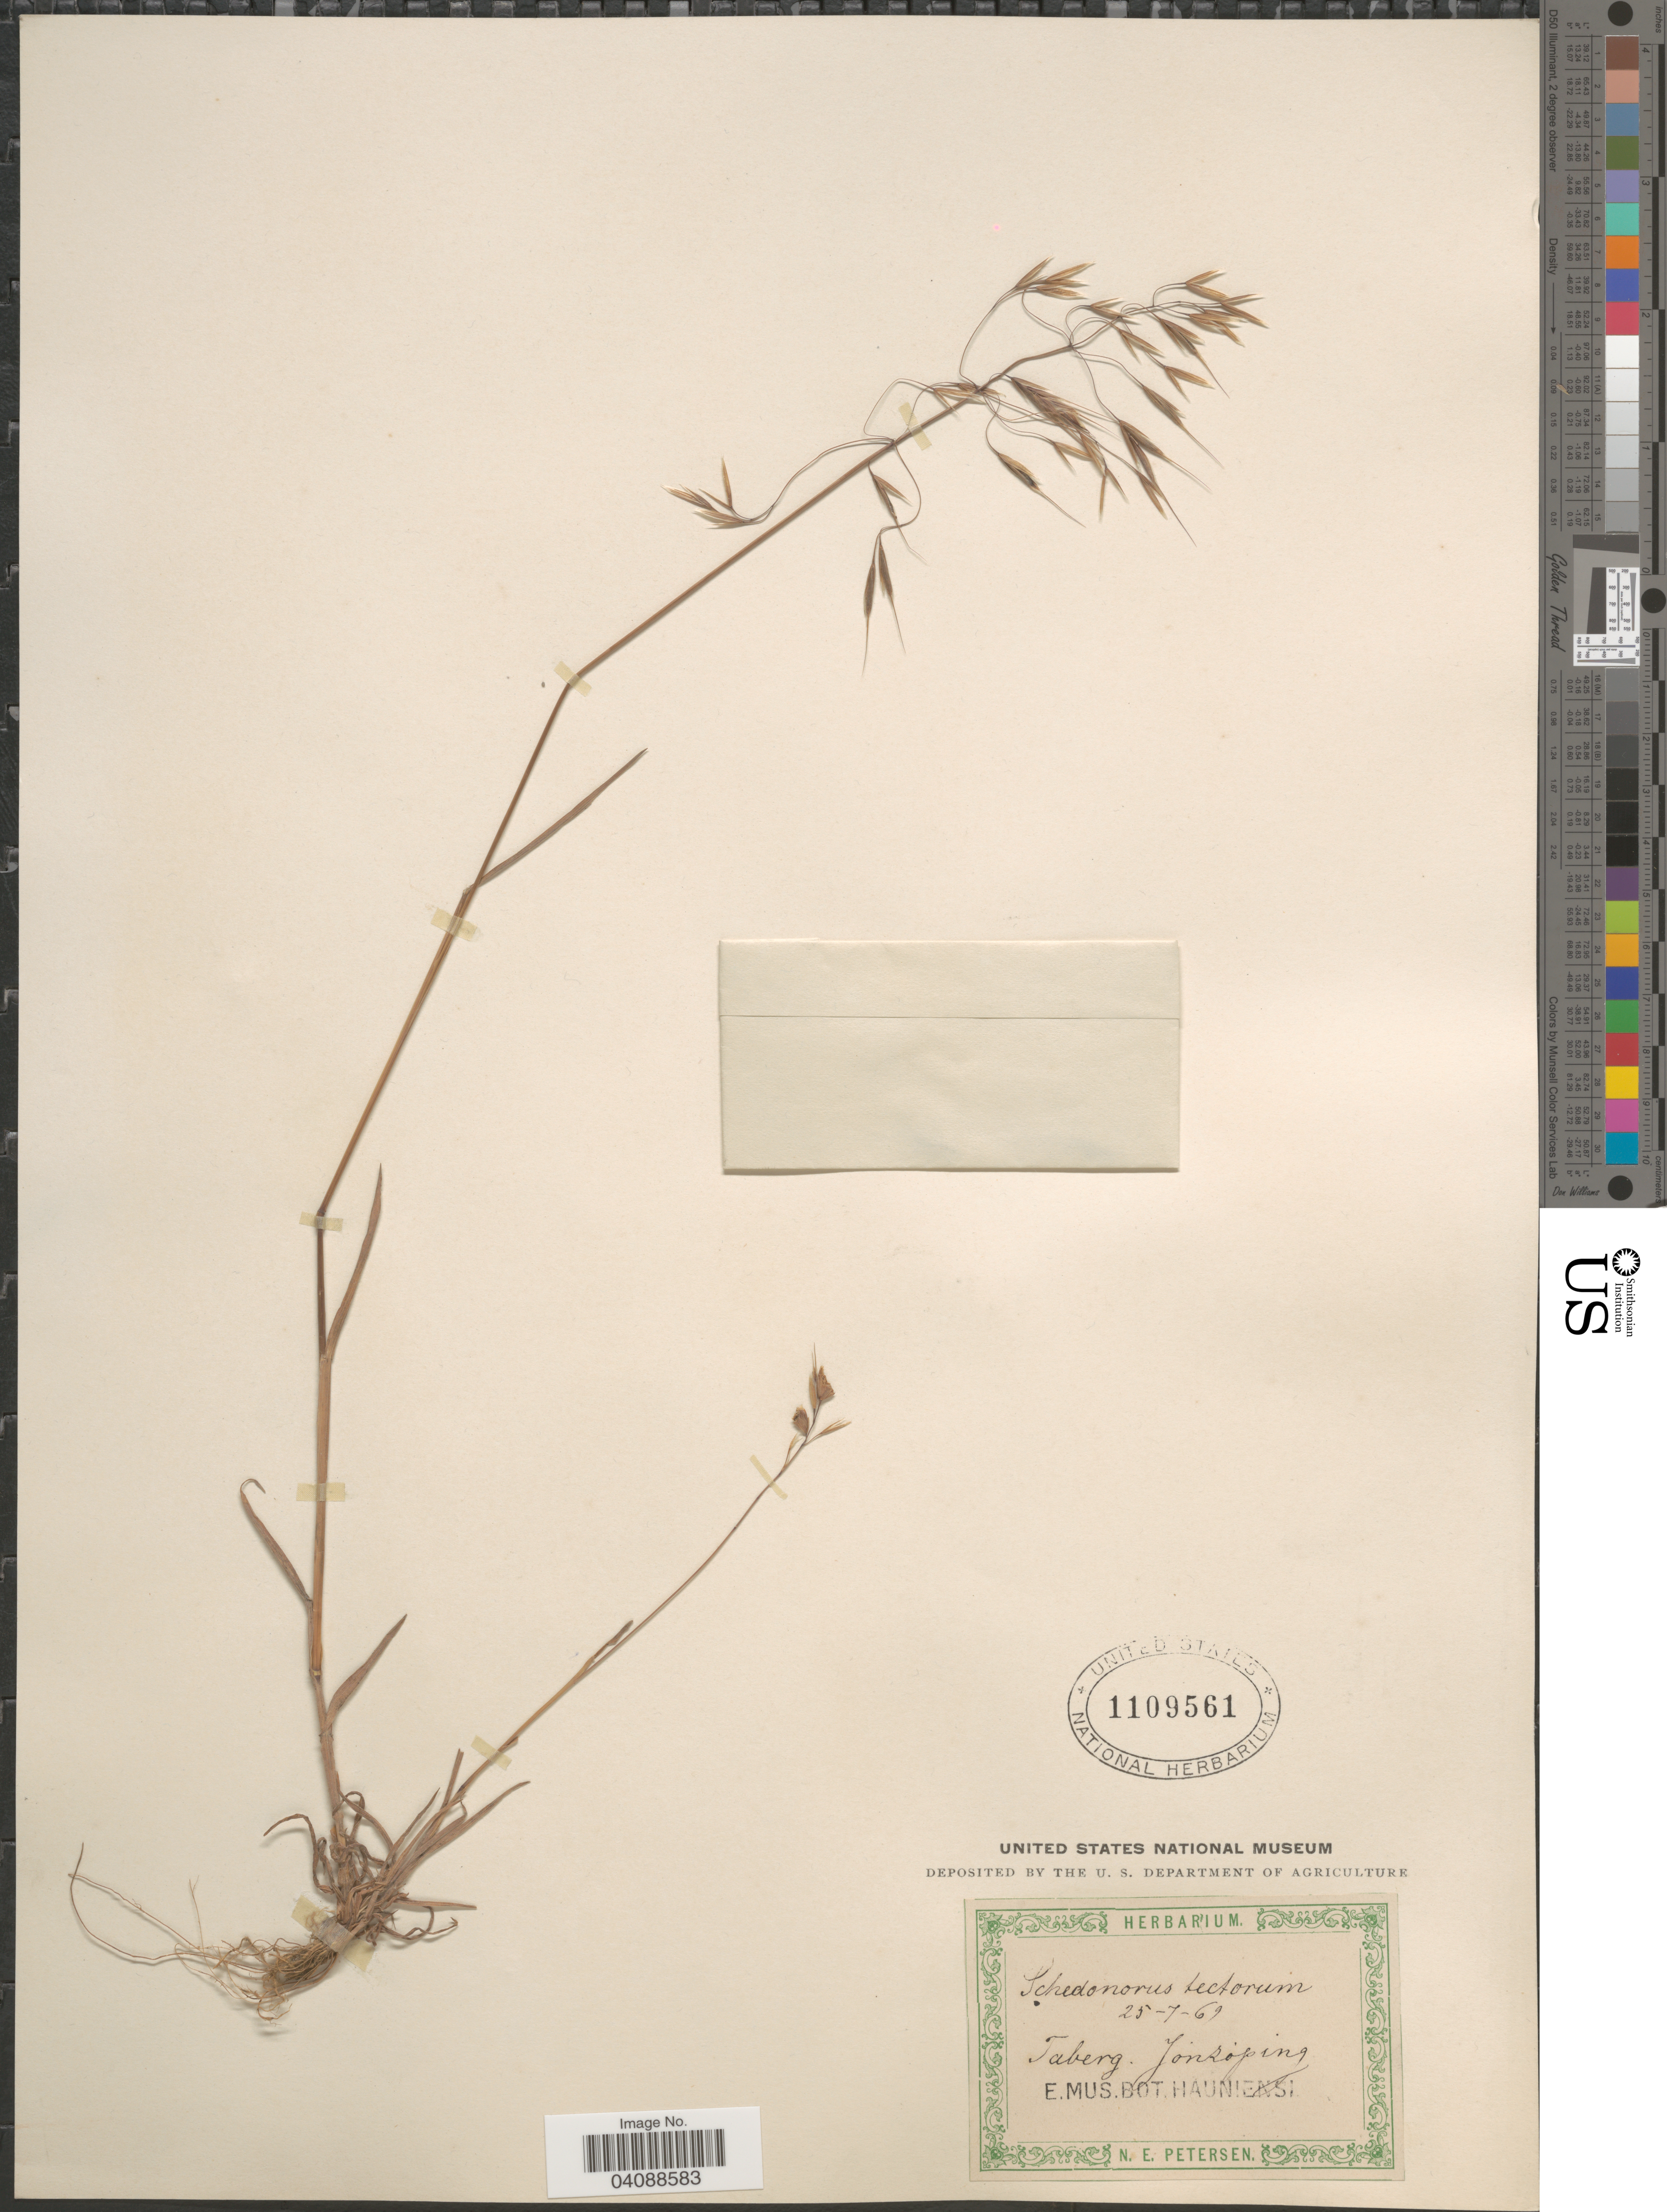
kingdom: Plantae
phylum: Tracheophyta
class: Liliopsida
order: Poales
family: Poaceae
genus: Bromus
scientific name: Bromus tectorum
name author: L.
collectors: Ex herb. N. E. Petersen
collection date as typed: Transcribed d/m/y: 25/7/69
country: Sweden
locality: Taberg. Jonkoping.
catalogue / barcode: US 1109561